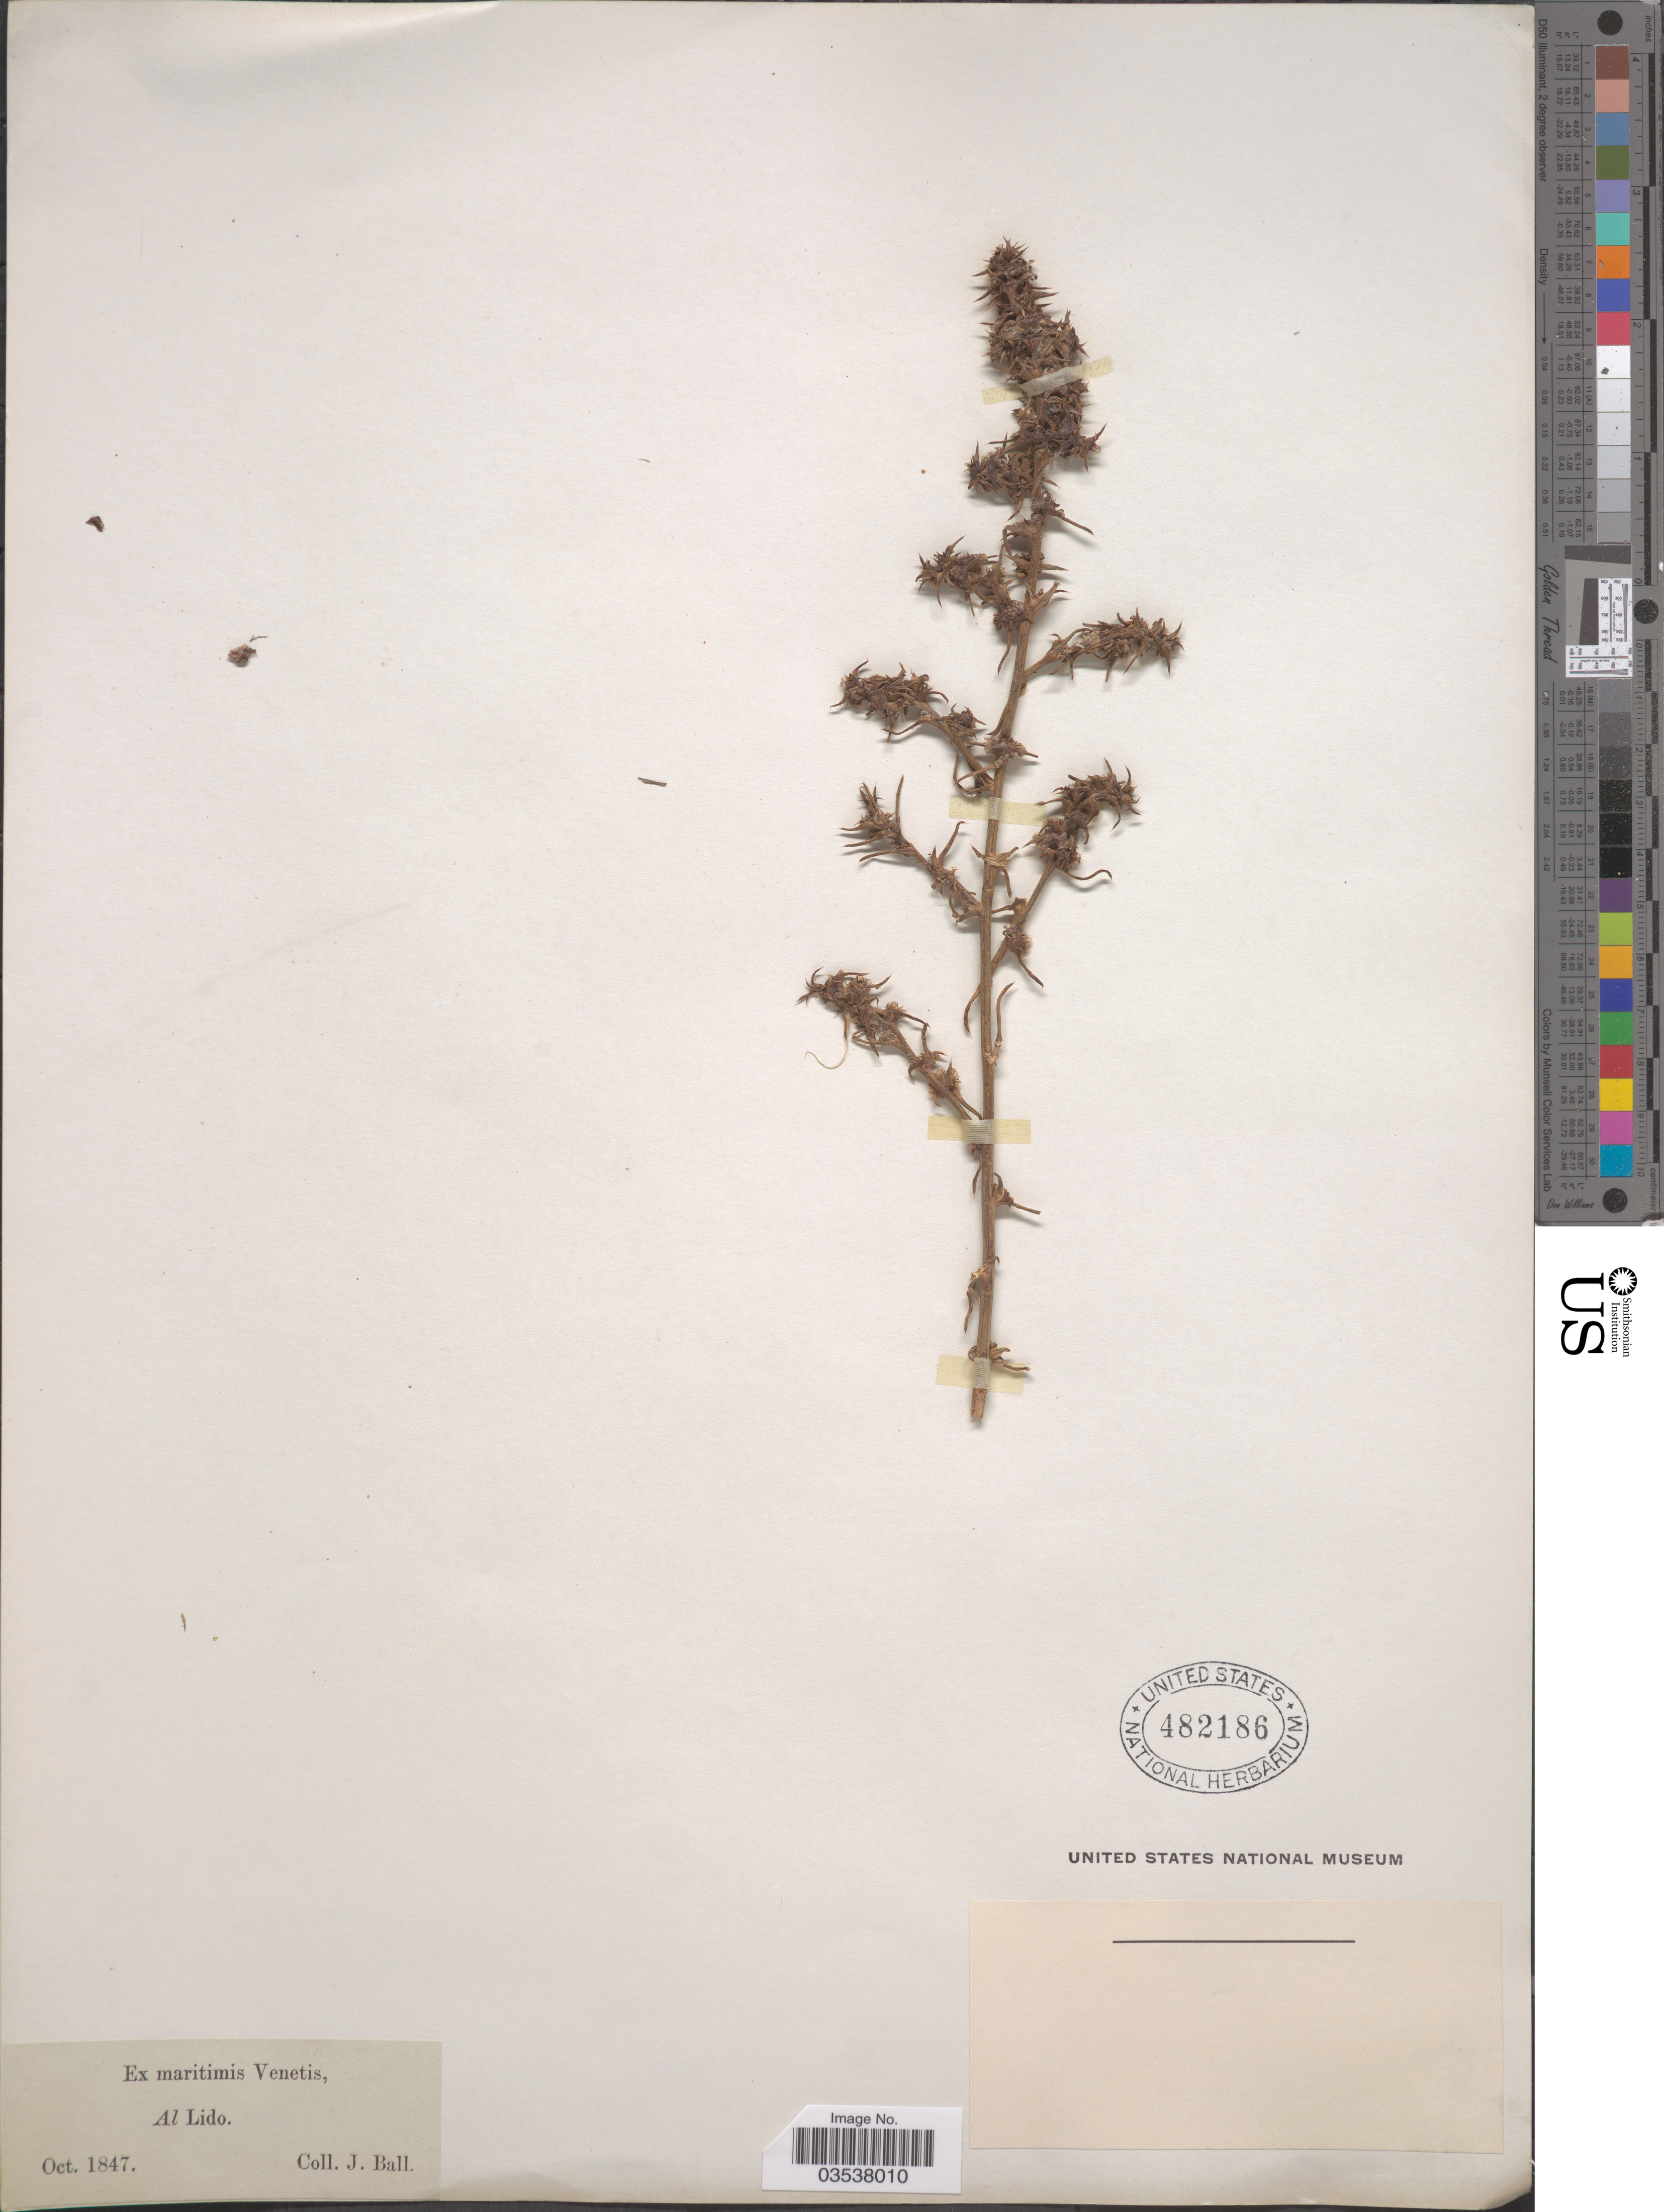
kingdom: Plantae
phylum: Tracheophyta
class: Magnoliopsida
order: Caryophyllales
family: Amaranthaceae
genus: Salsola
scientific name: Salsola tragus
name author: L.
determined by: Strong, Mark T., (BOT), Smithsonian Institution - National Museum of Natural History (UNITED STATES)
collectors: J. Ball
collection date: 1847-10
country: Italy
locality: Ex maritimis Venetis.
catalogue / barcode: US 482186